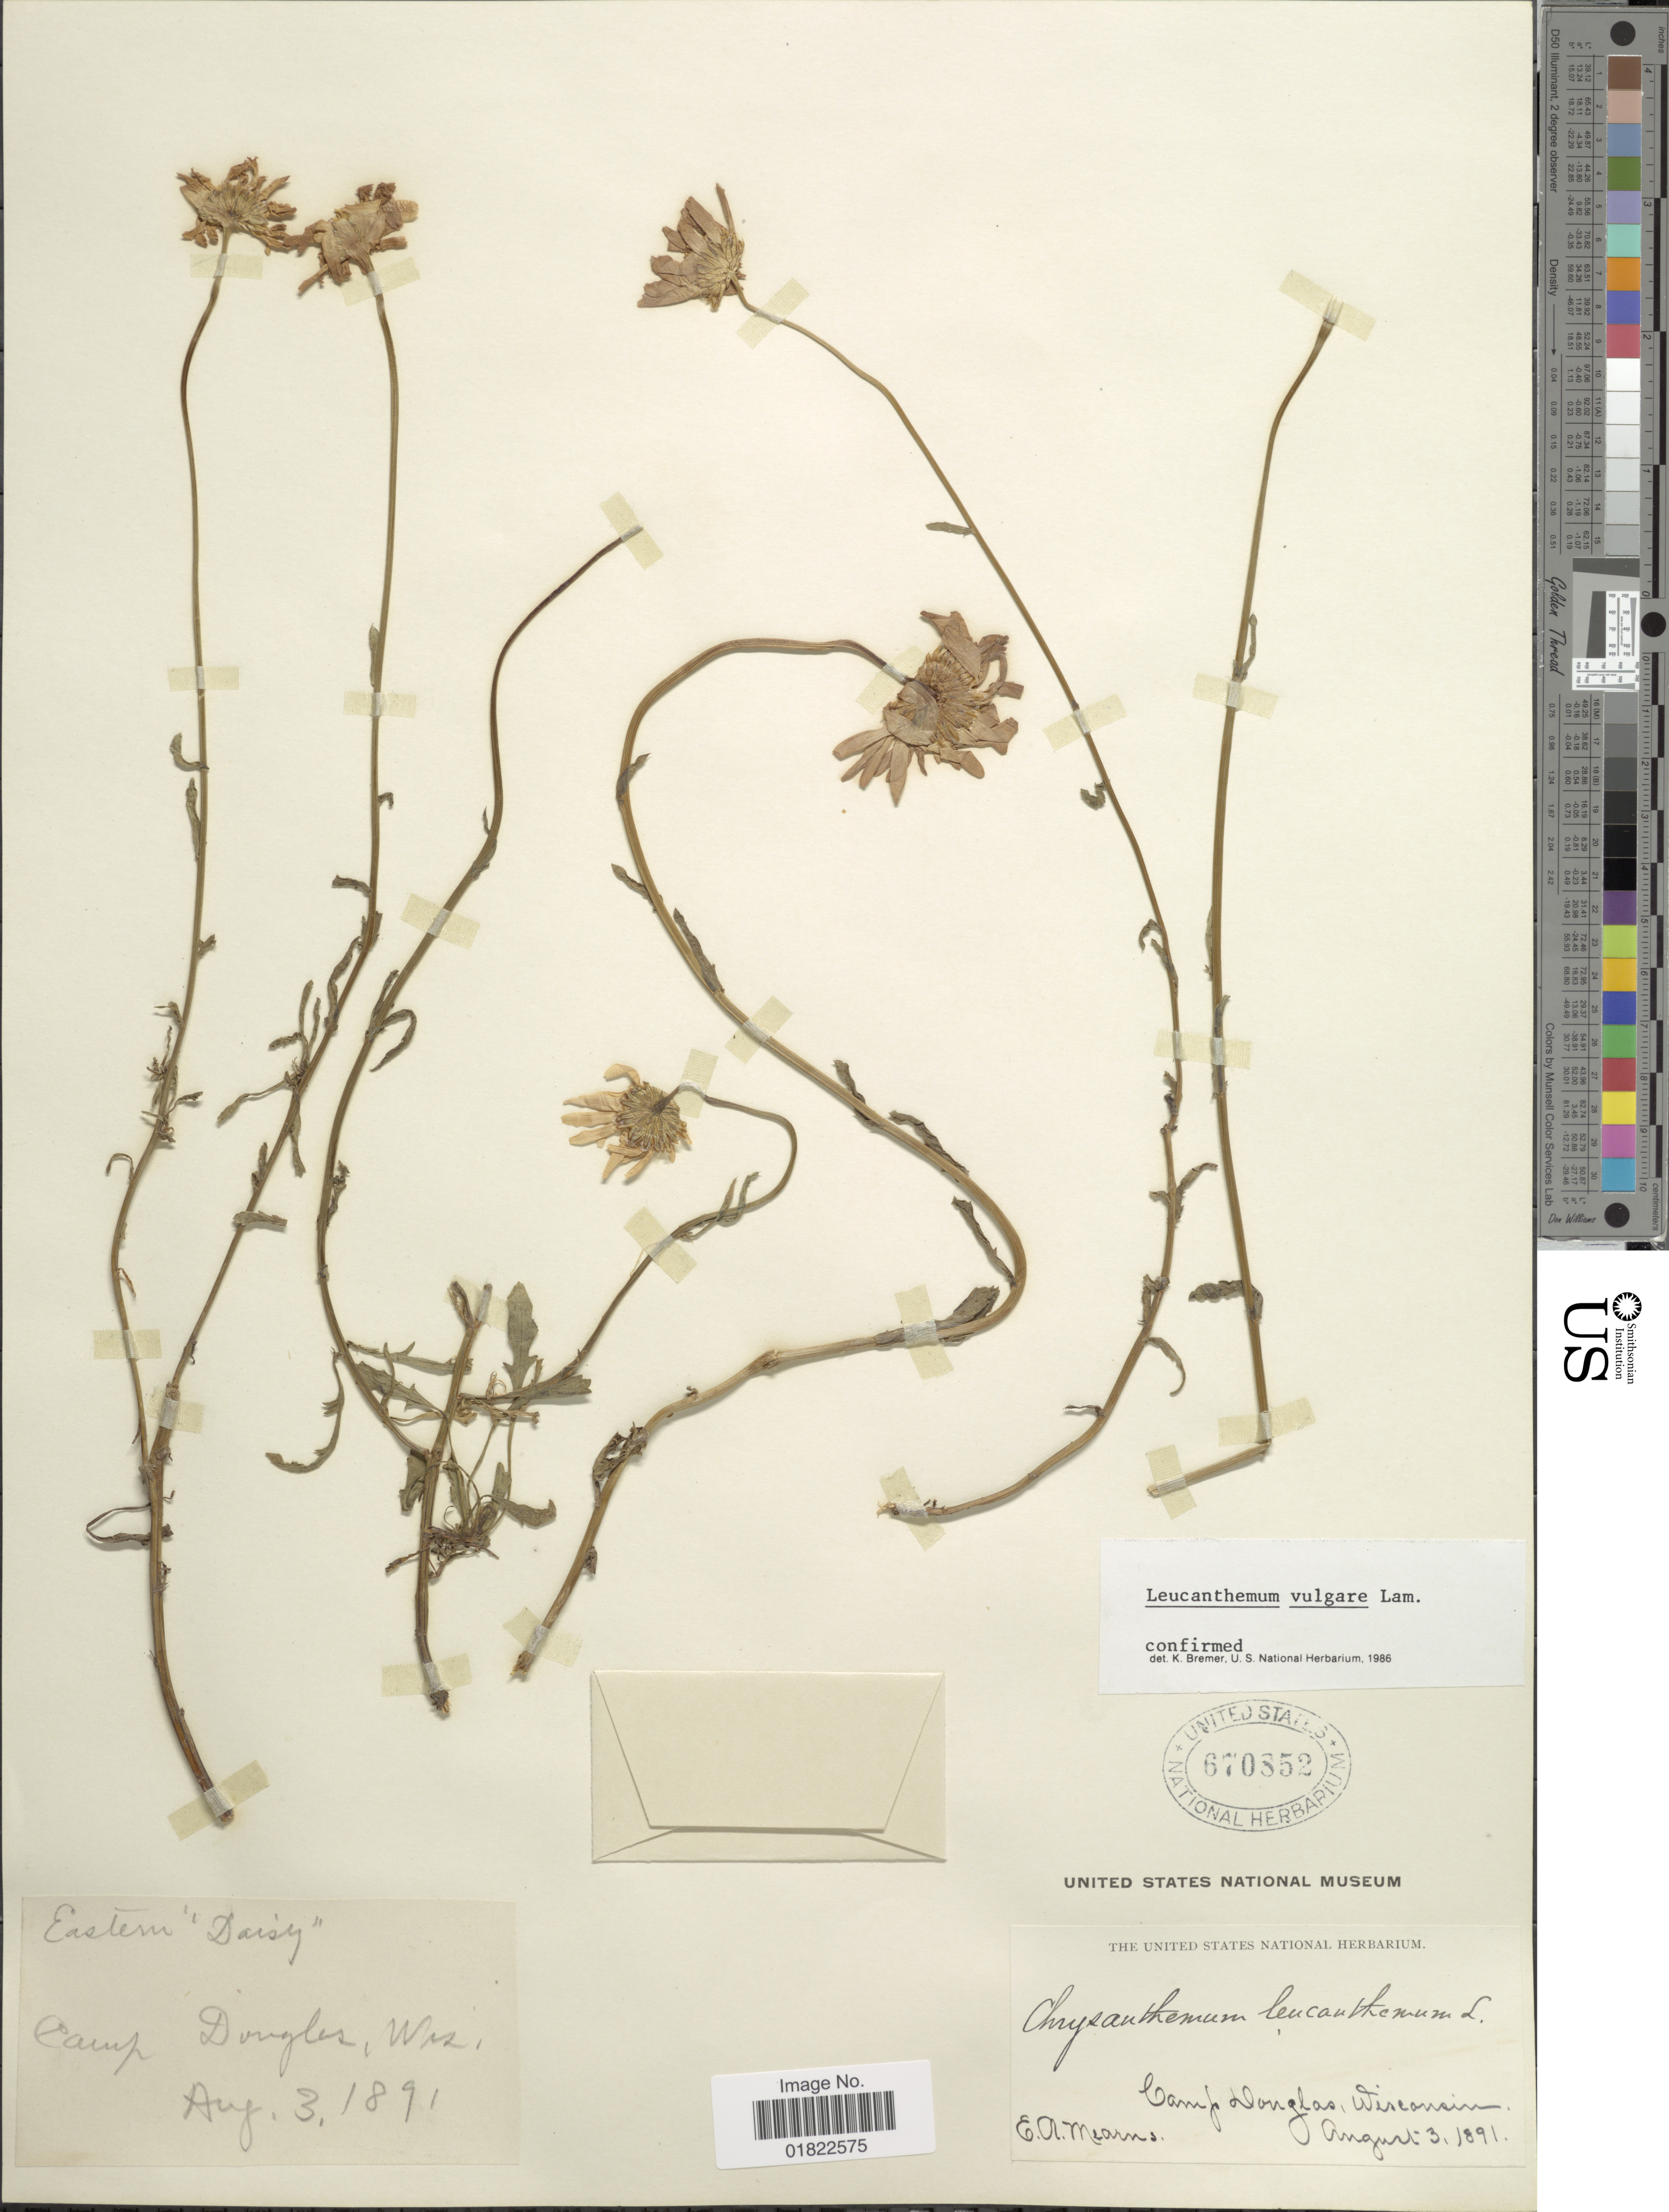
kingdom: Plantae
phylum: Tracheophyta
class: Magnoliopsida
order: Asterales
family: Asteraceae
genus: Leucanthemum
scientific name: Leucanthemum vulgare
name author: Lam.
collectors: E. A. Mearns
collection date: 1891-08-03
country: United States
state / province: Wisconsin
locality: Camp Douglas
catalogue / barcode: US 670852